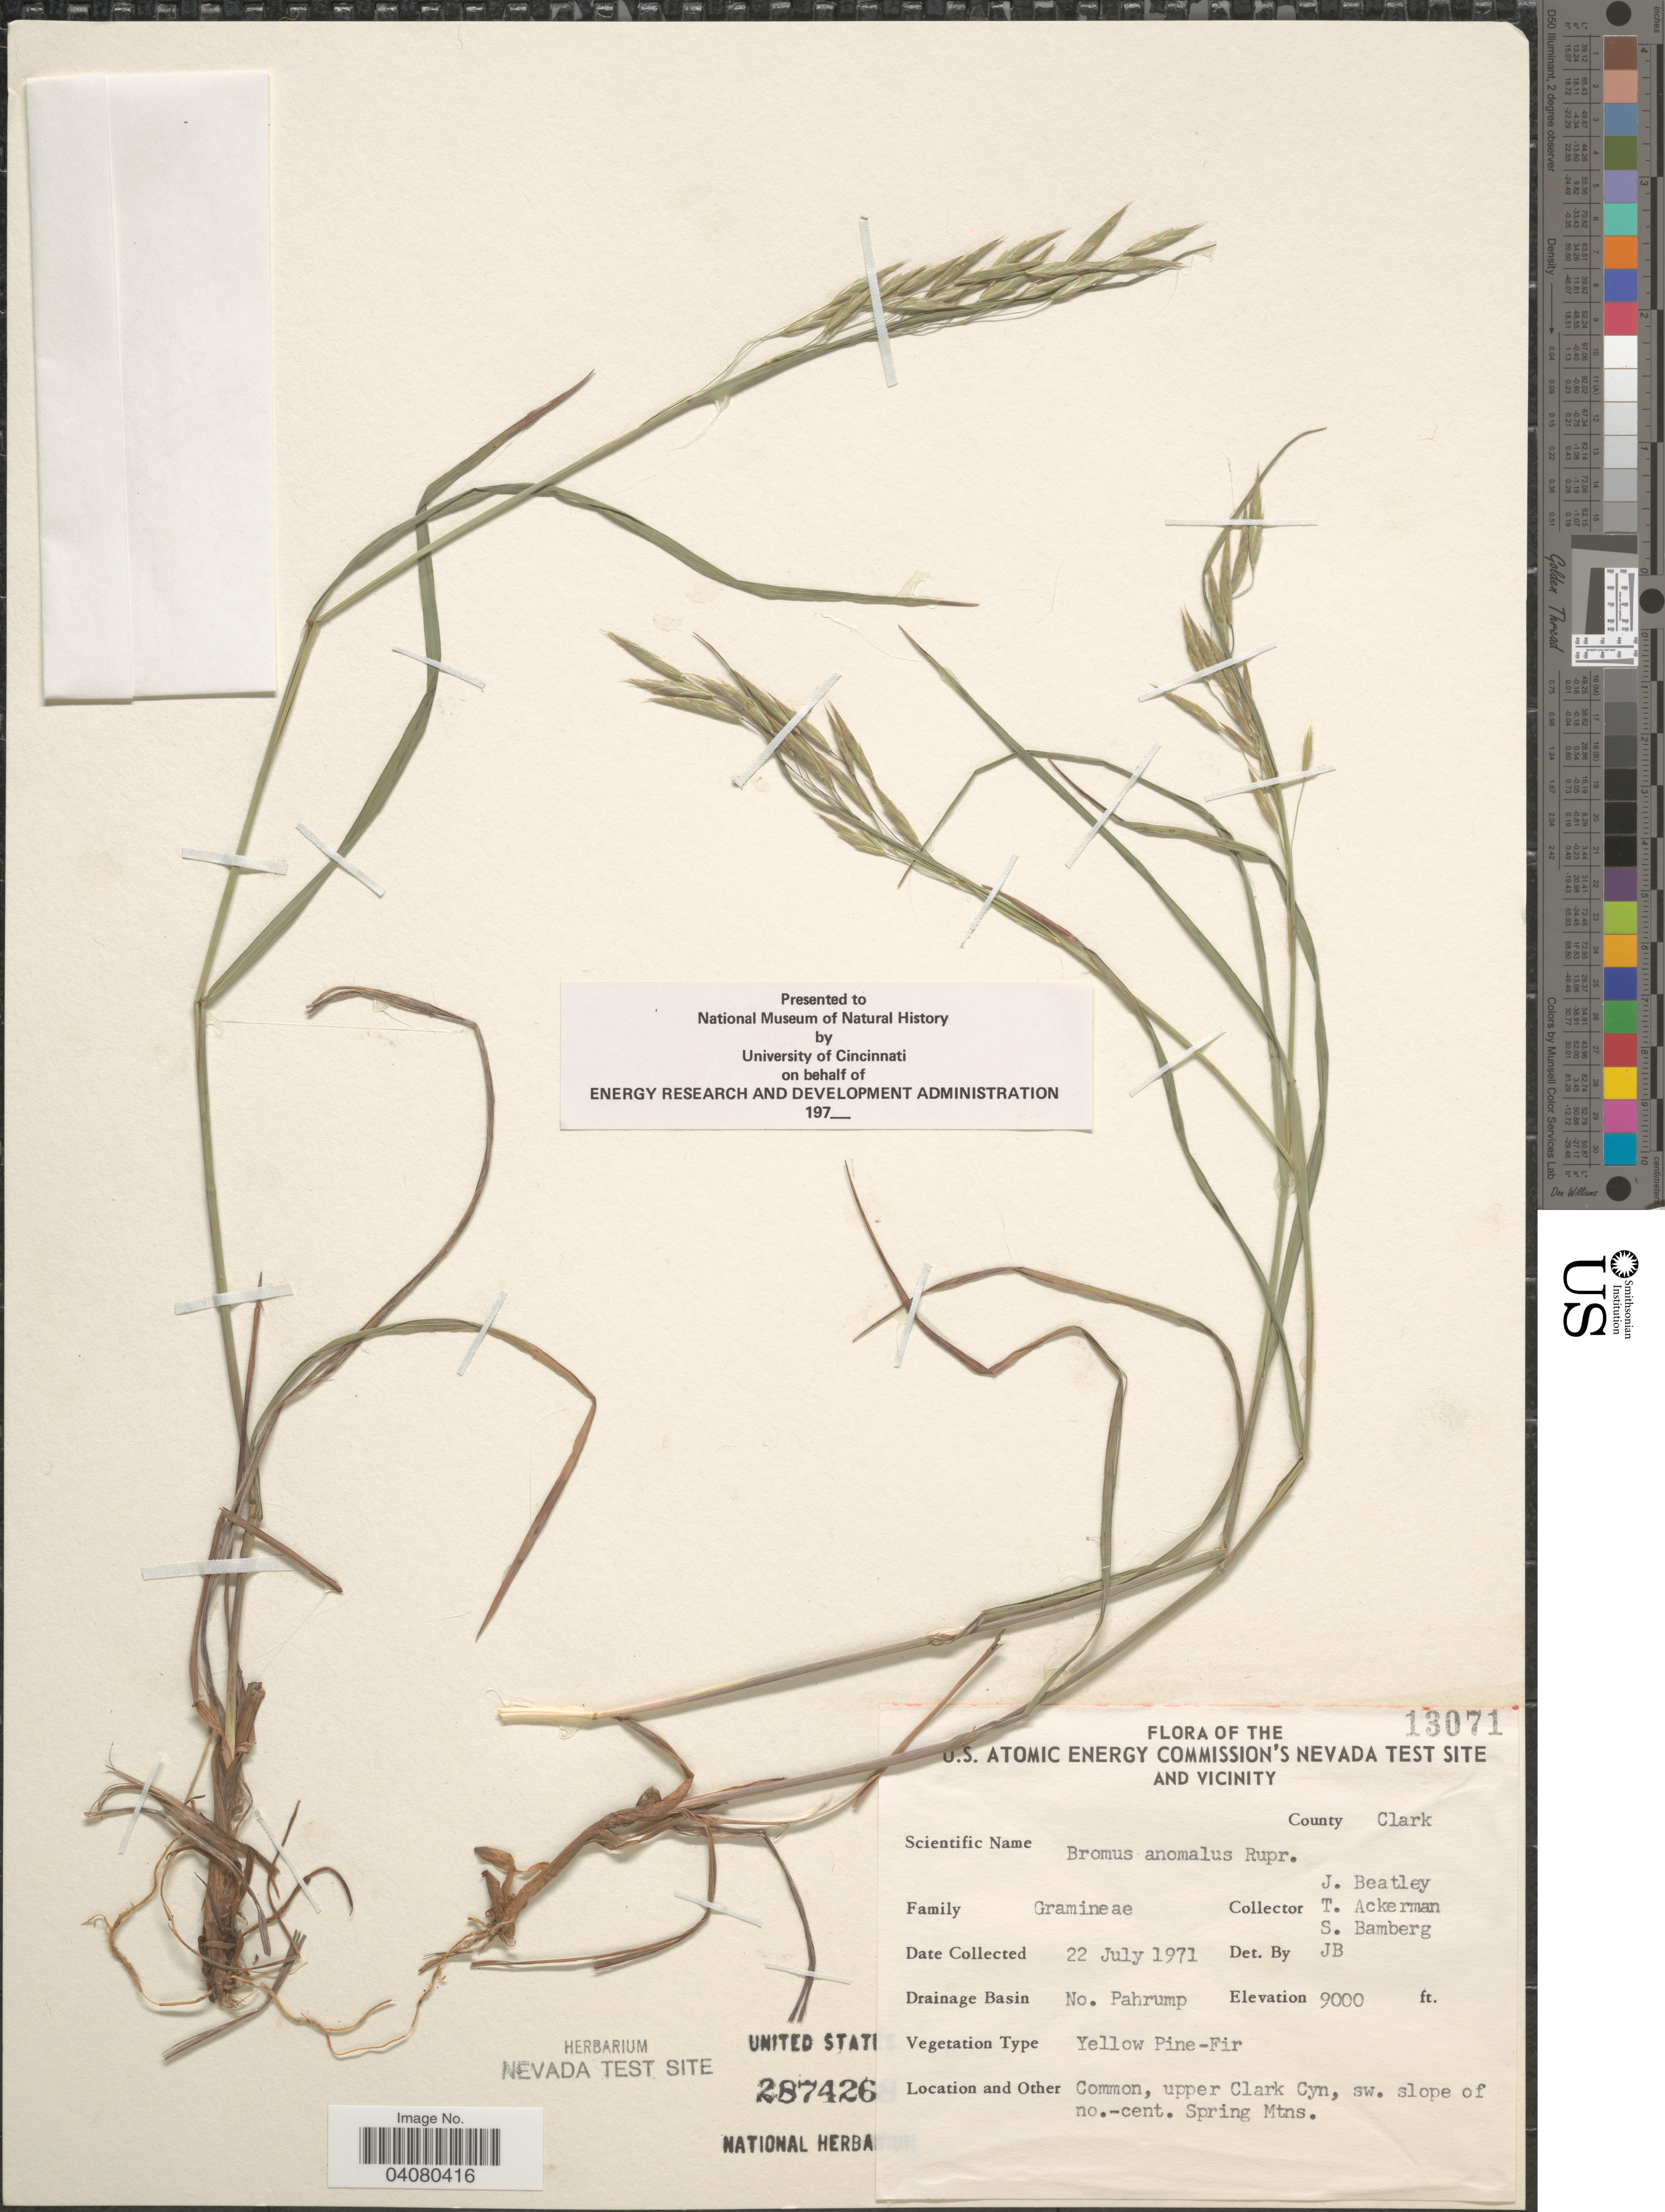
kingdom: Plantae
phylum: Tracheophyta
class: Liliopsida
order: Poales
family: Poaceae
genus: Bromus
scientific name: Bromus anomalus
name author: Rupr. ex E. Fourn.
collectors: J. C. Beatley, T. Ackerman & S. Bamberg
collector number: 13071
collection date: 1971-07-22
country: United States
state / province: Nevada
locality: U.S. Atomic Energy Commission's Nevada Test Site and Vicinity. County Clark. Drainage Basin No. Pahrump. Common, upper Clark Cyn, sw. slope of no.-cent. Spring Mtns.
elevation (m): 2743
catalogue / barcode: US 2874268